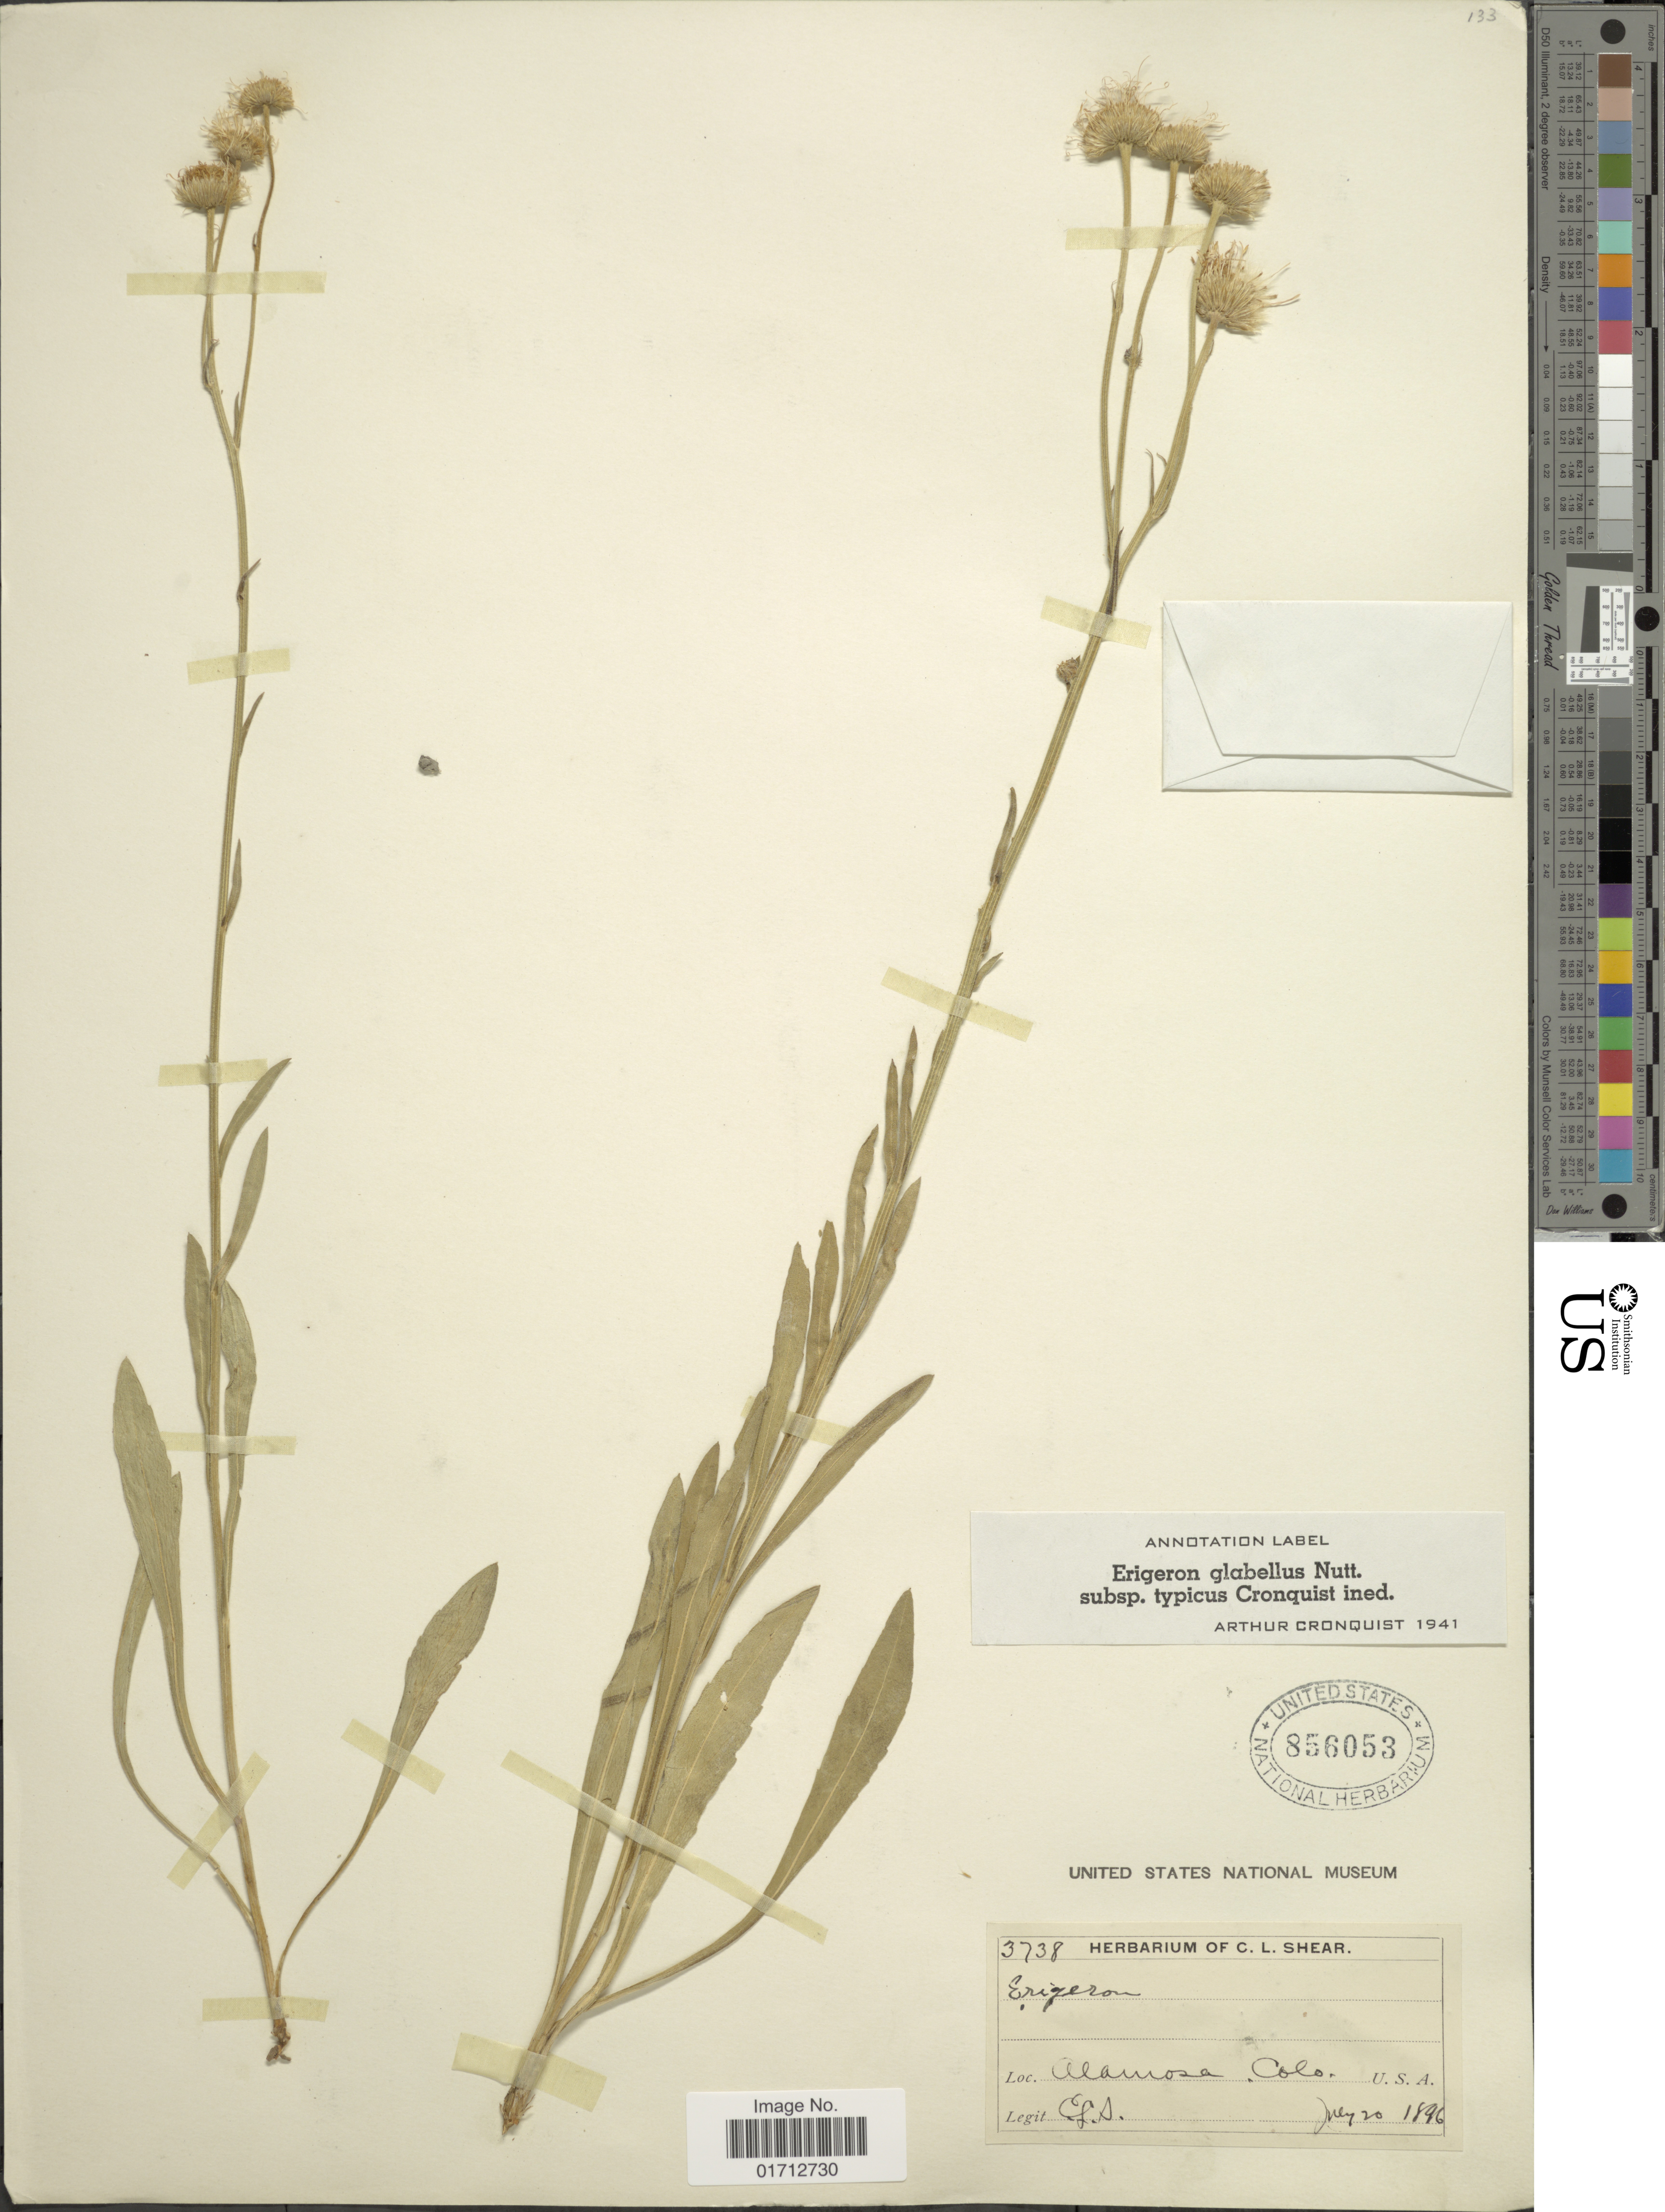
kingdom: Plantae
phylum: Tracheophyta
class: Magnoliopsida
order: Asterales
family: Asteraceae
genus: Erigeron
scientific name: Erigeron glabellus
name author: Nutt.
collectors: C. L. Shear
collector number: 37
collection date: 1896-07-20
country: United States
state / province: Colorado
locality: Alamosa.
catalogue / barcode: US 856053